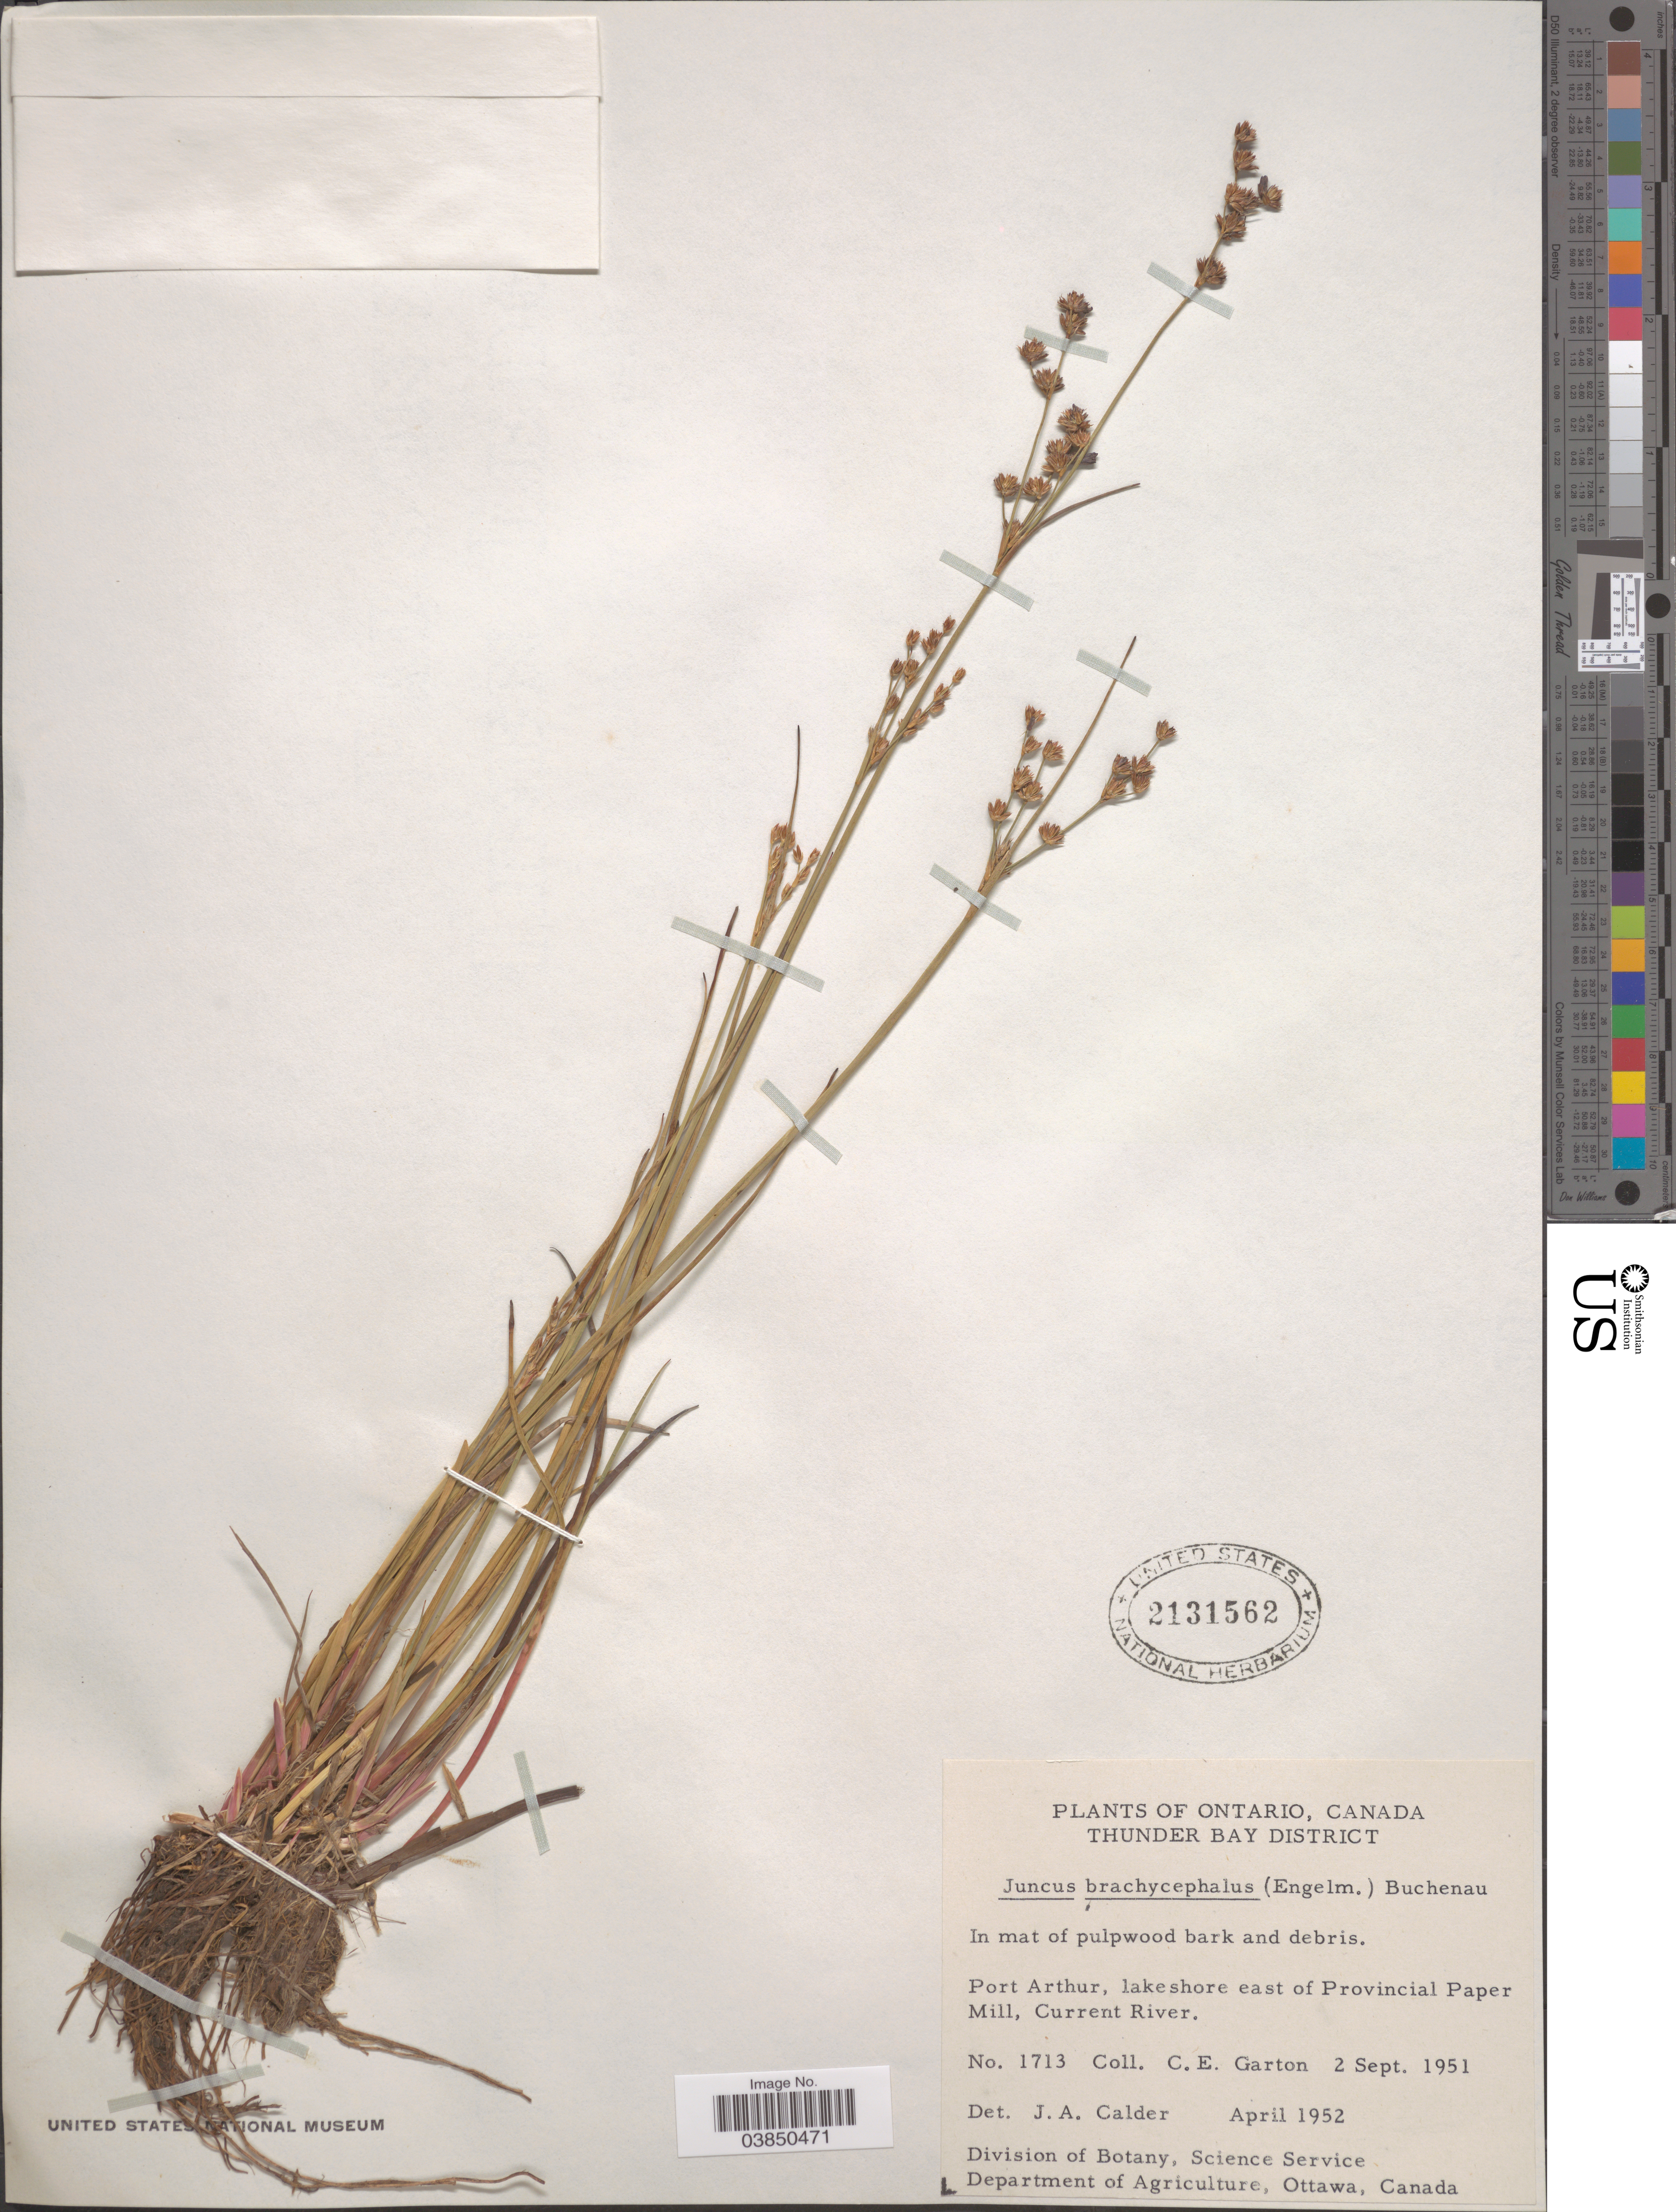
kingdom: Plantae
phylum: Tracheophyta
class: Liliopsida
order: Poales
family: Juncaceae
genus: Juncus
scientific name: Juncus brachycephalus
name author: (Engelm.) Buchenau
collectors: C. E. Garton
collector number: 1713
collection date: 1951-09-02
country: Canada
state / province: Ontario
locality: Thunder Bay District. Port Arthur, lakeshore east of Provincial Paper Mill, Current River.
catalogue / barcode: US 2131562